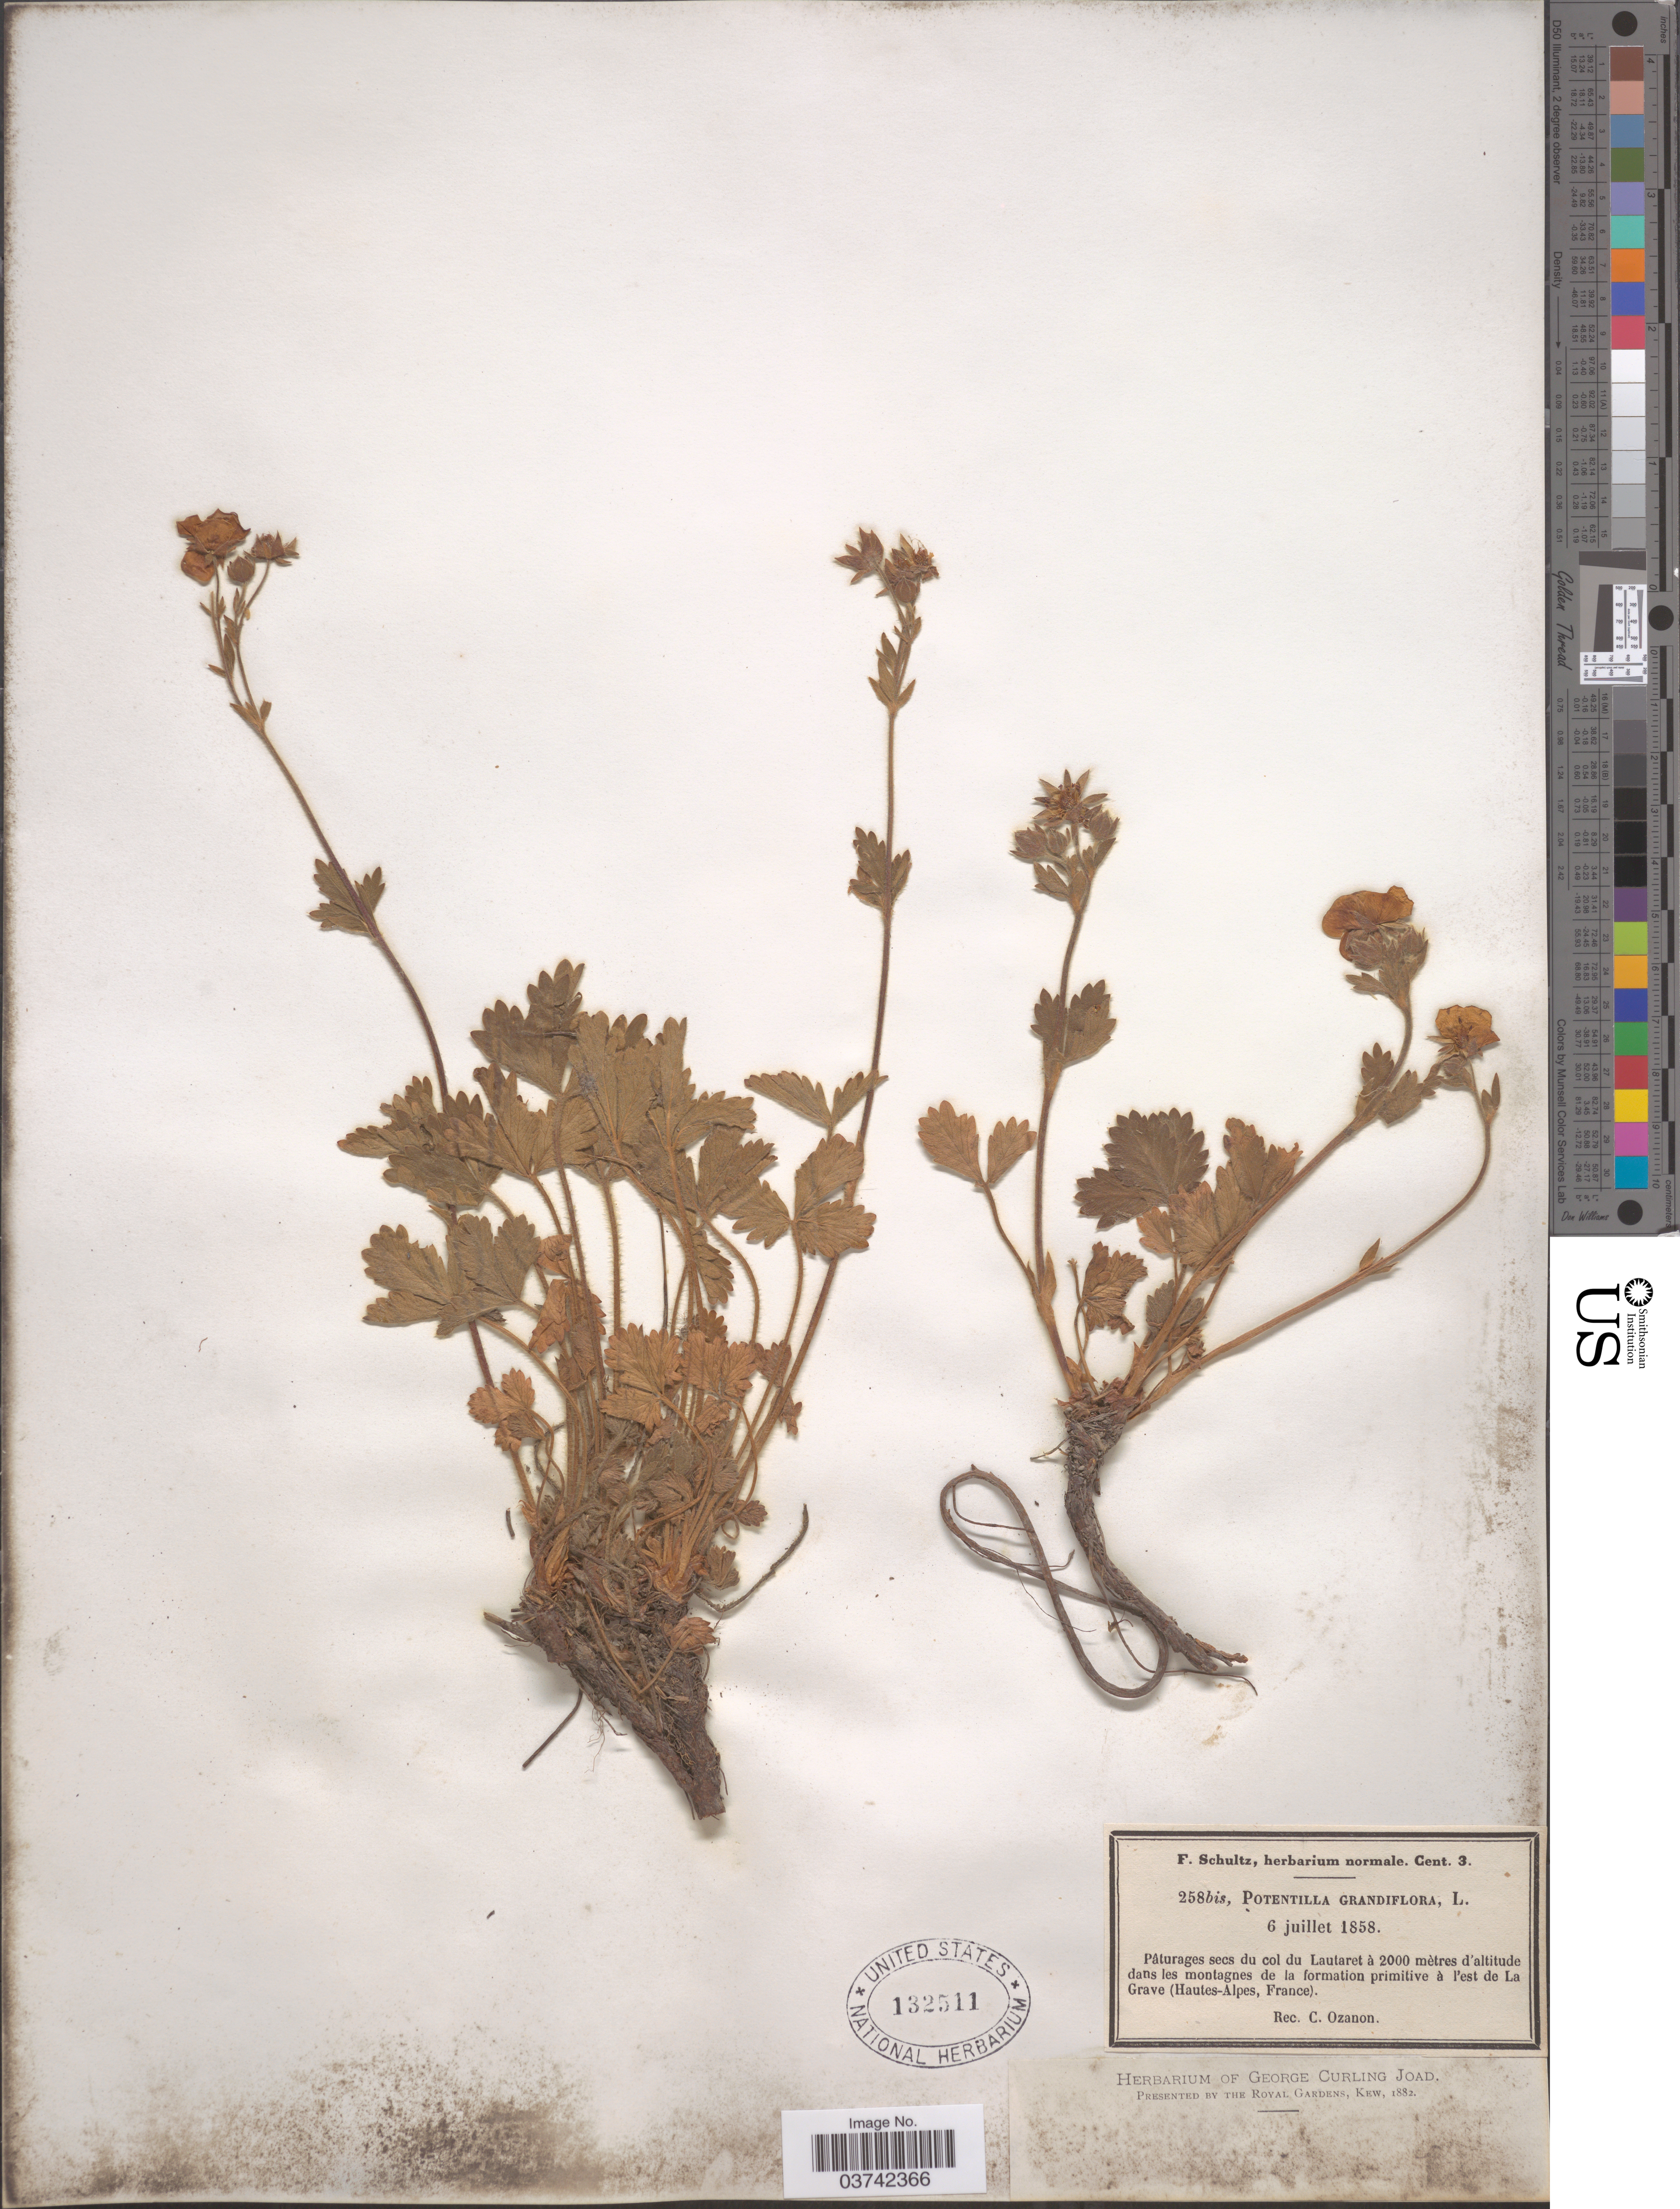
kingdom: Plantae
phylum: Tracheophyta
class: Magnoliopsida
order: Rosales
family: Rosaceae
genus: Potentilla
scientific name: Potentilla grandiflora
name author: L.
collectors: C. Ozanon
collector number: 258bis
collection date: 1858-07-06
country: France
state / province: Provence-Alpes-Côte d'Azur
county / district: Hautes-Alpes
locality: Pâturages secs du col du Lautaret. Dans les montagnes de la formation primitive à l'est de La Grave (Hautes-Alpes).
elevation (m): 2000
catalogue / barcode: US 132511